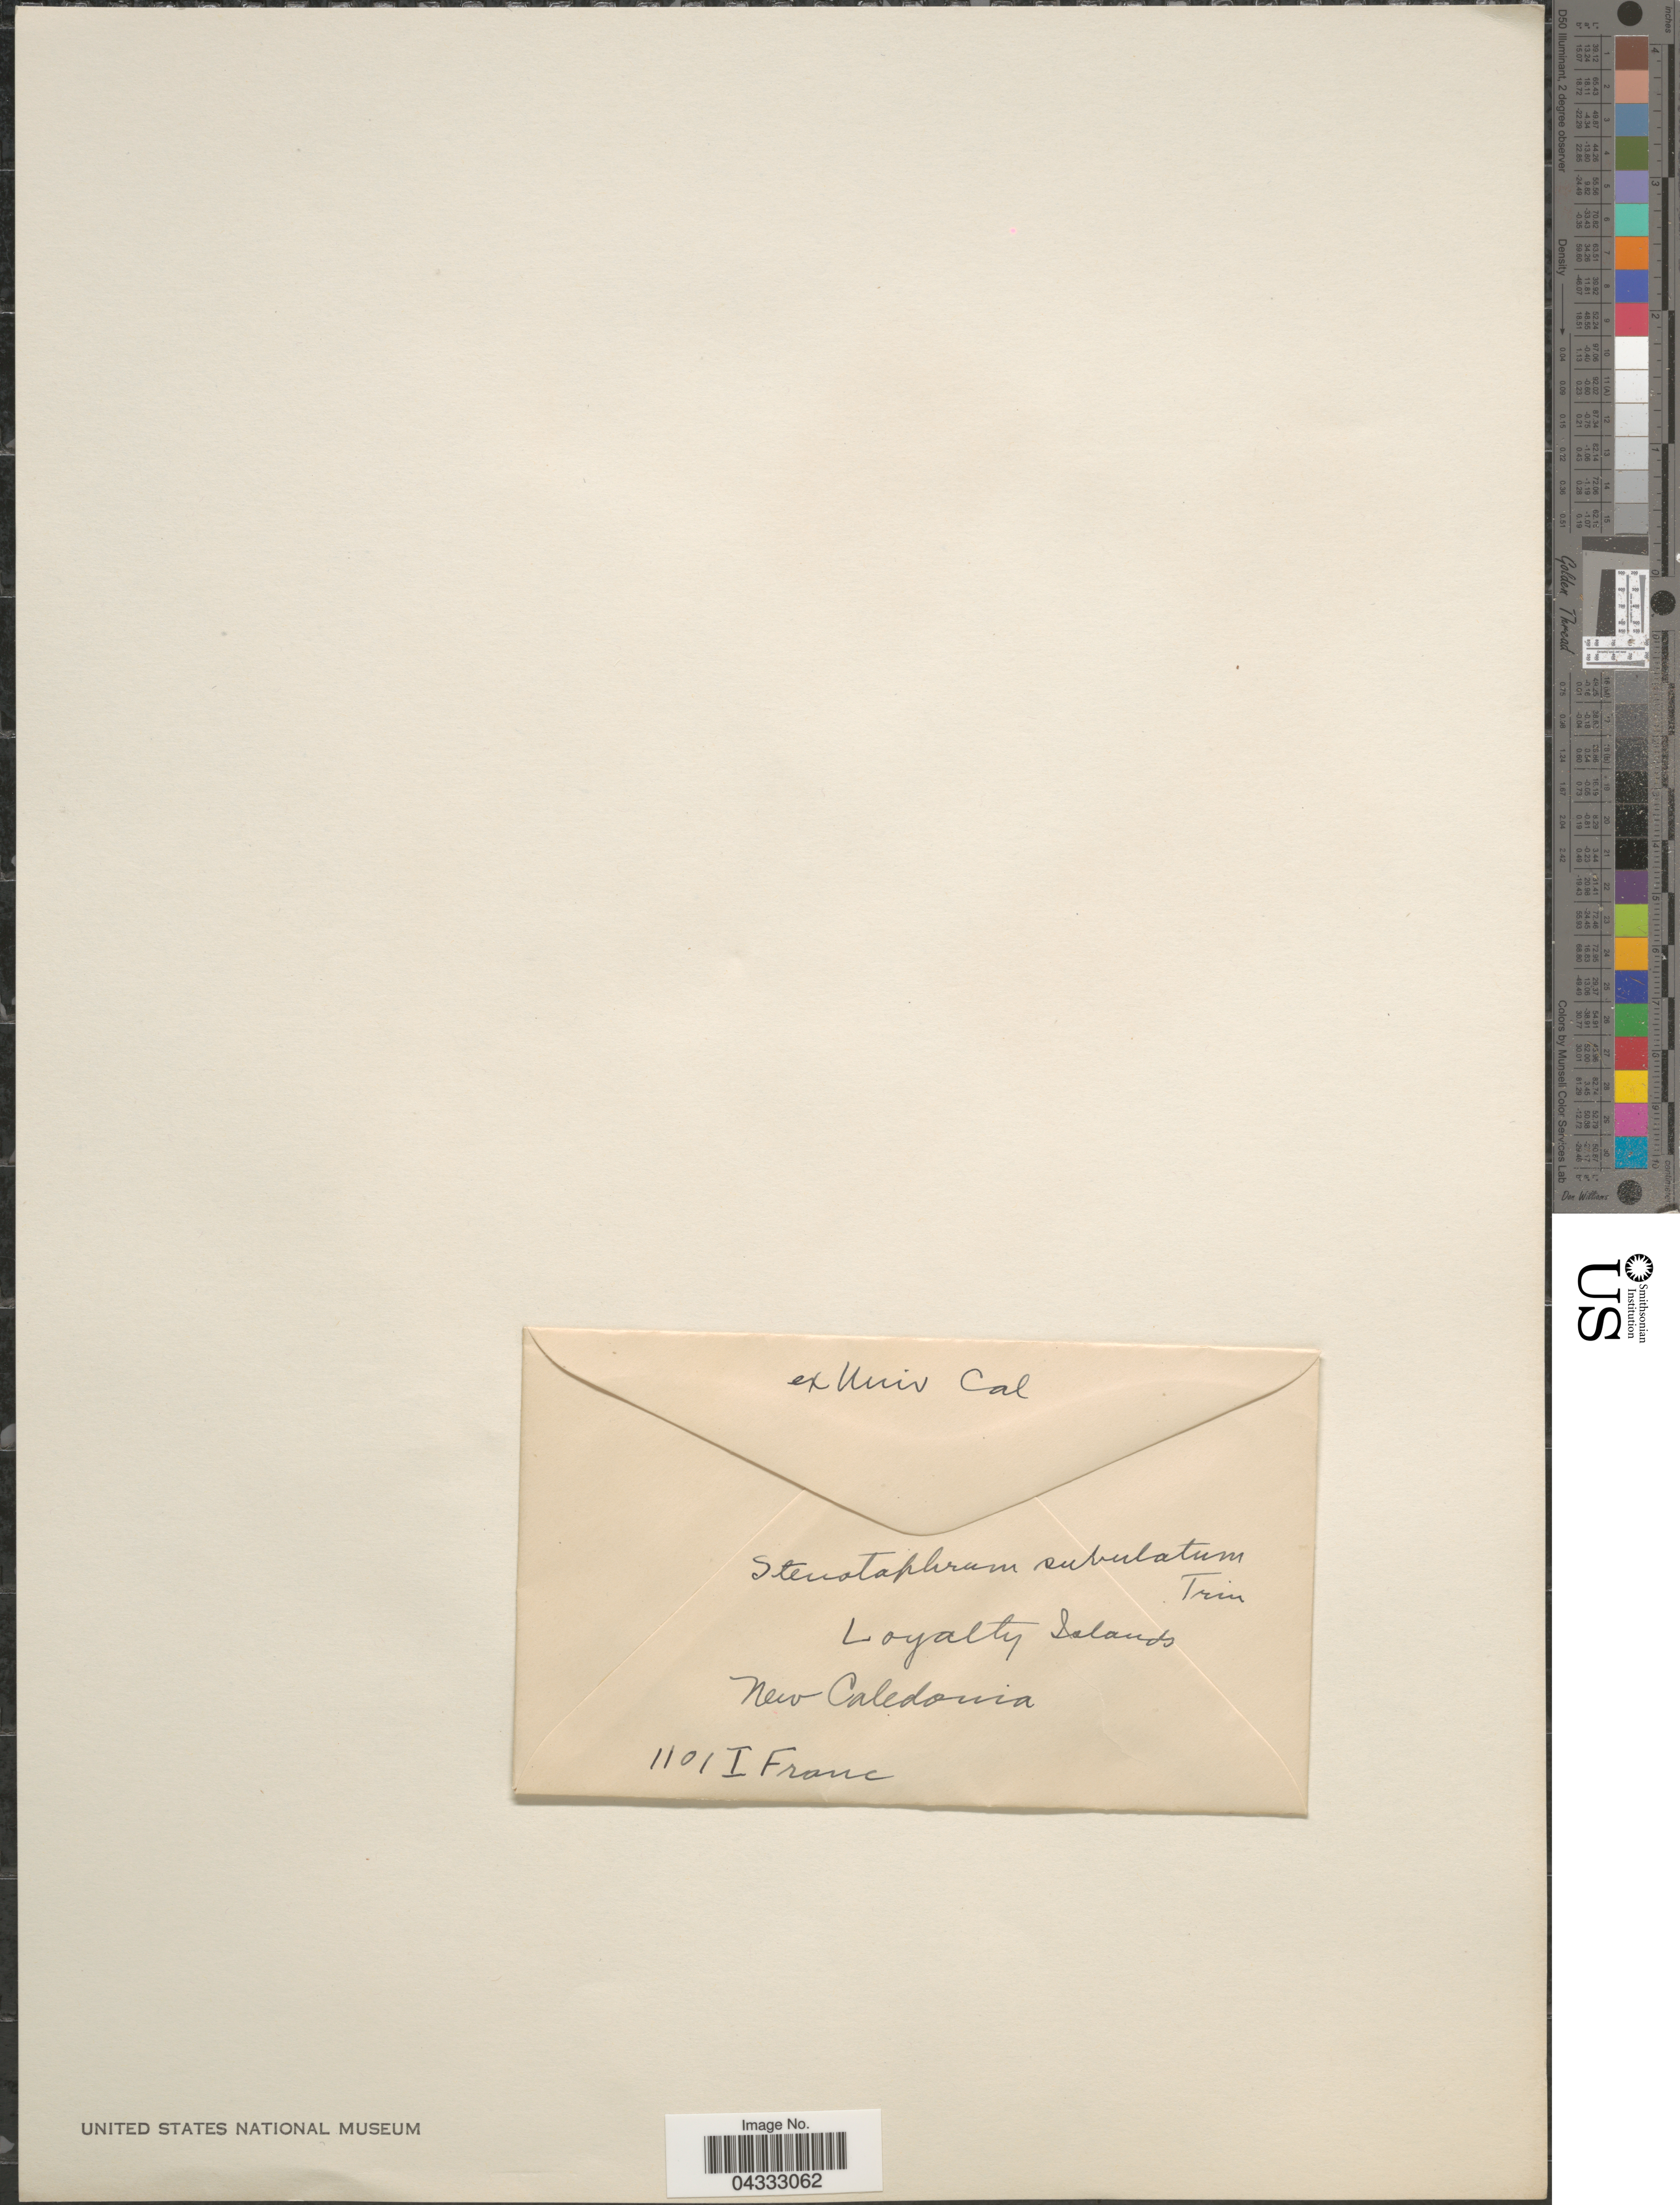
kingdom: Plantae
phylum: Tracheophyta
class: Liliopsida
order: Poales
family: Poaceae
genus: Stenotaphrum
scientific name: Stenotaphrum micranthum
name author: (Desv.) C.E. Hubb.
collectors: I. Franc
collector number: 1101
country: New Caledonia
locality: Loyalty Islands.